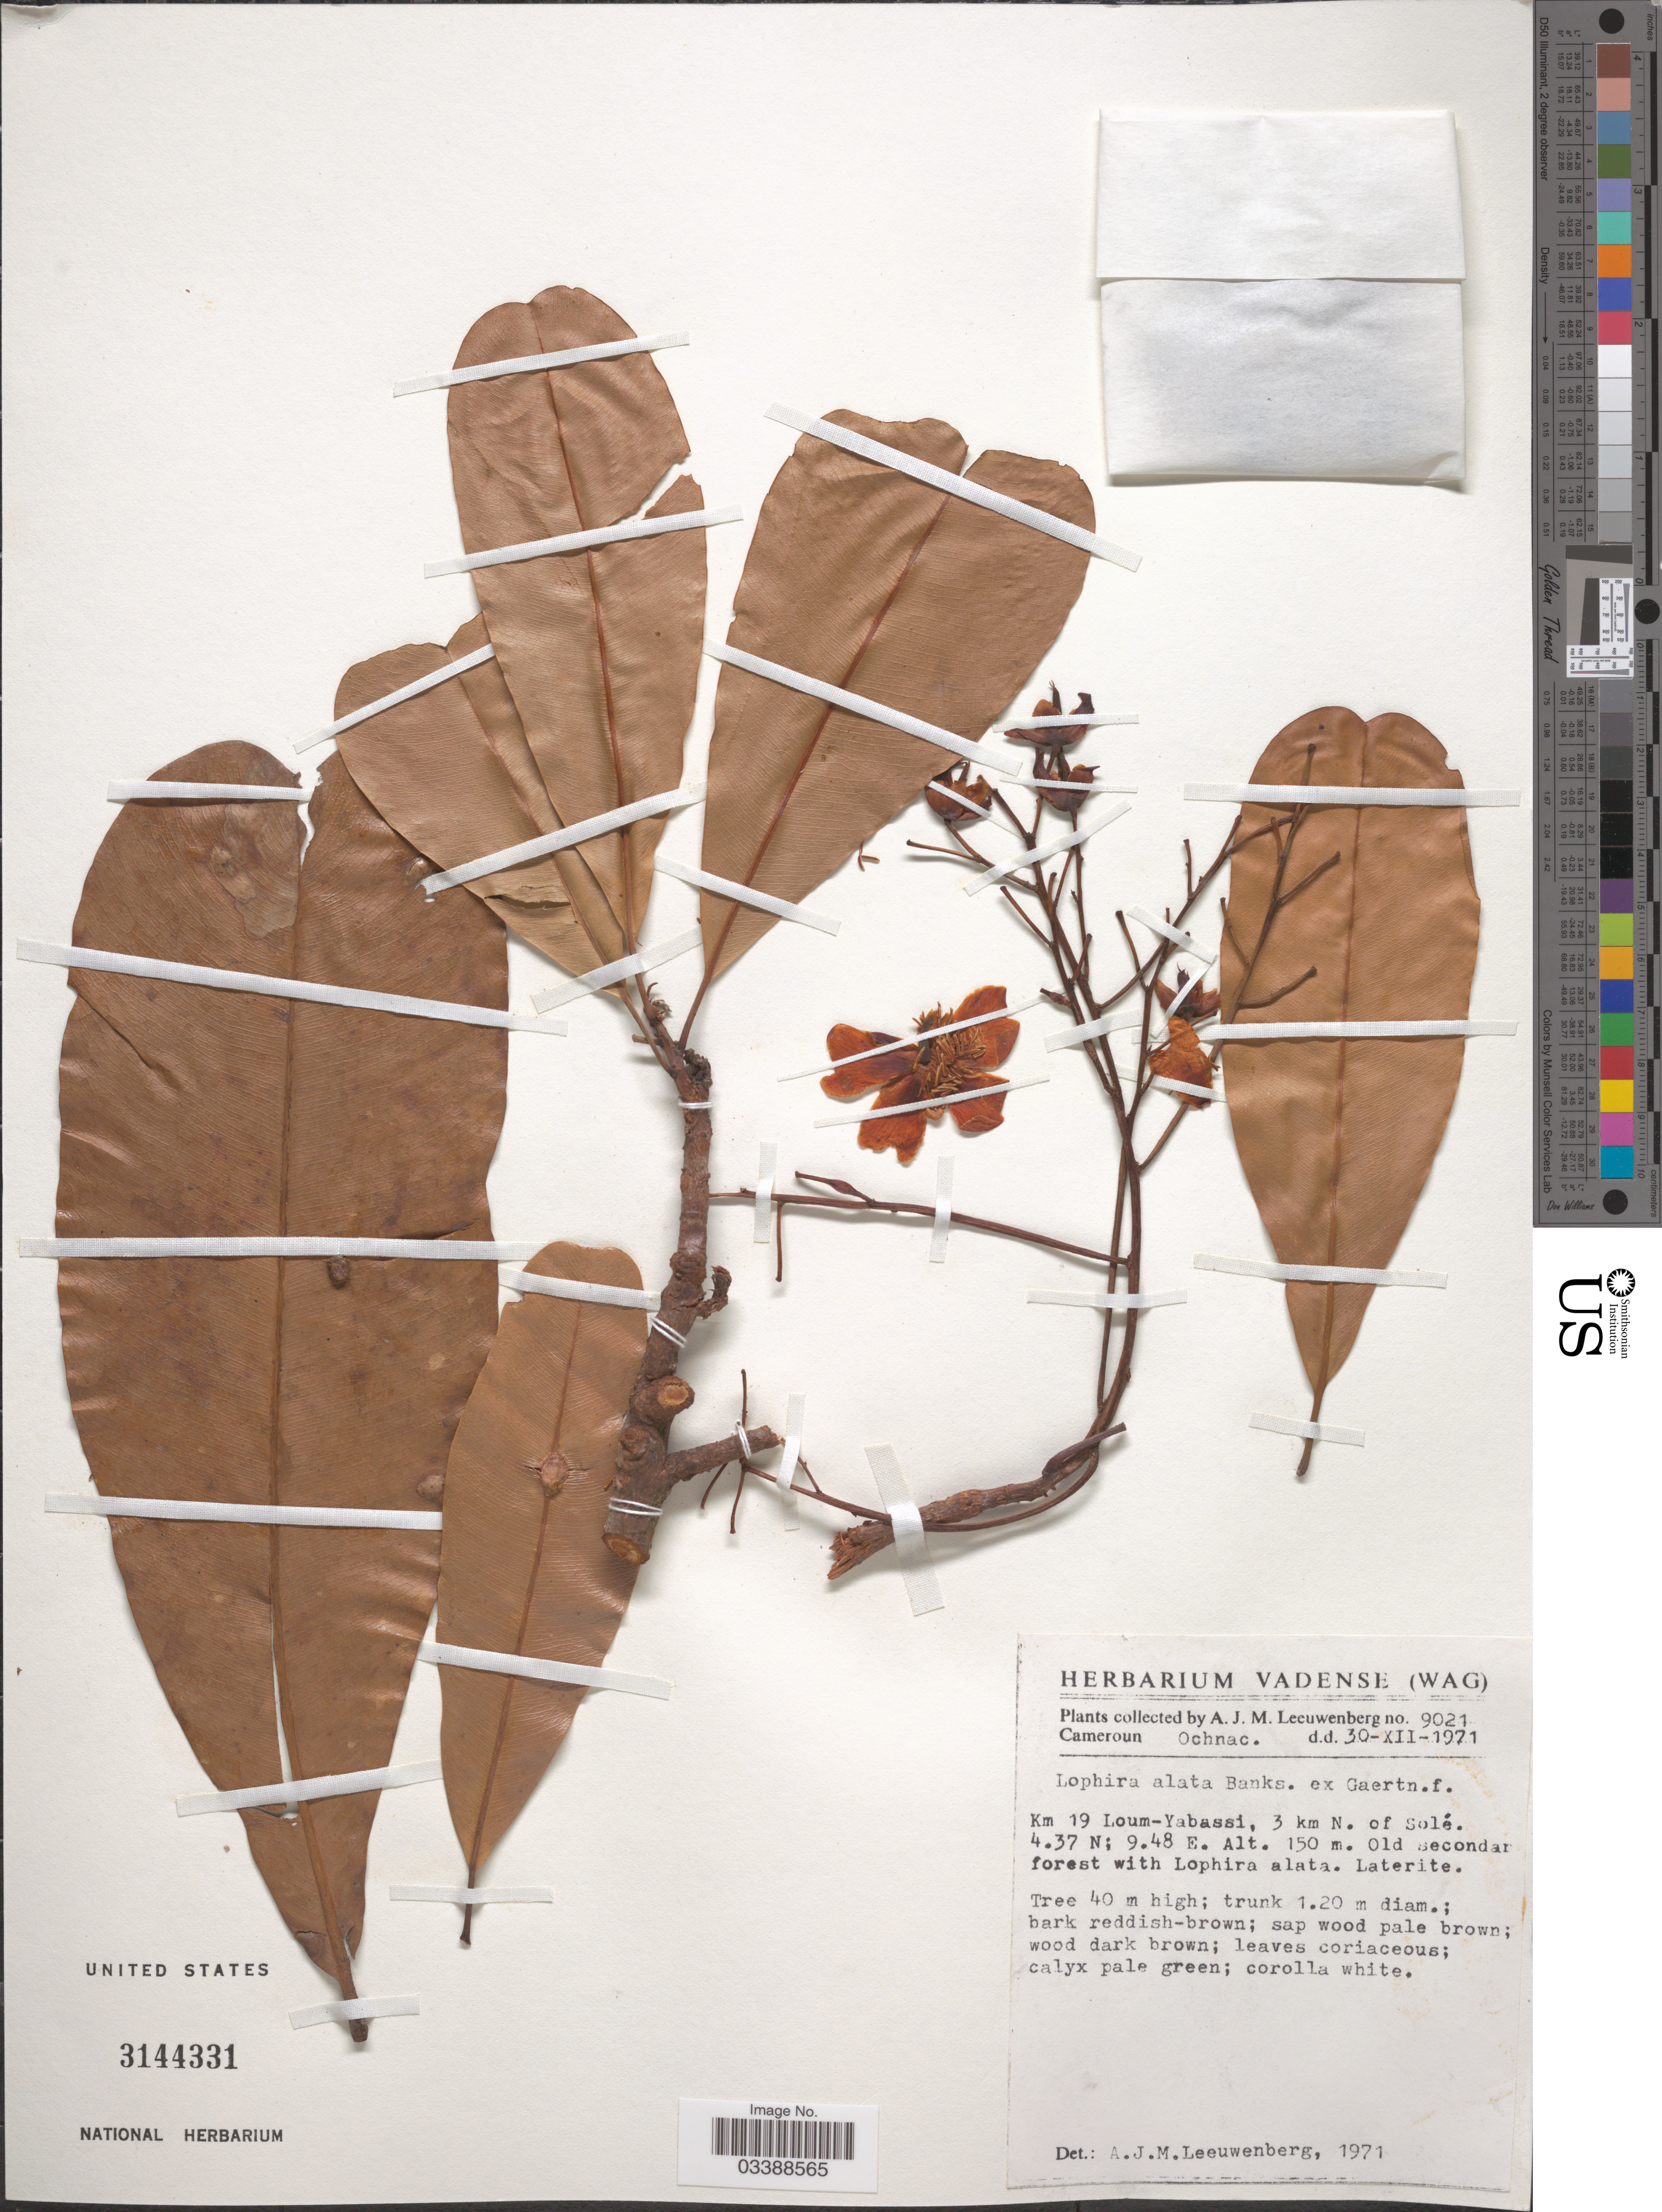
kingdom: Plantae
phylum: Tracheophyta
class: Magnoliopsida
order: Malpighiales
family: Ochnaceae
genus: Lophira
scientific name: Lophira alata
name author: Banks ex C.F. Gaertn.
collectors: A. J. M. Leeuwenberg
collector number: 9021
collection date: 1971-12-30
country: Cameroon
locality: Km 19 Loum-Yabassi, 3 km N. of Solé.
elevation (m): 150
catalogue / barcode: US 3144331